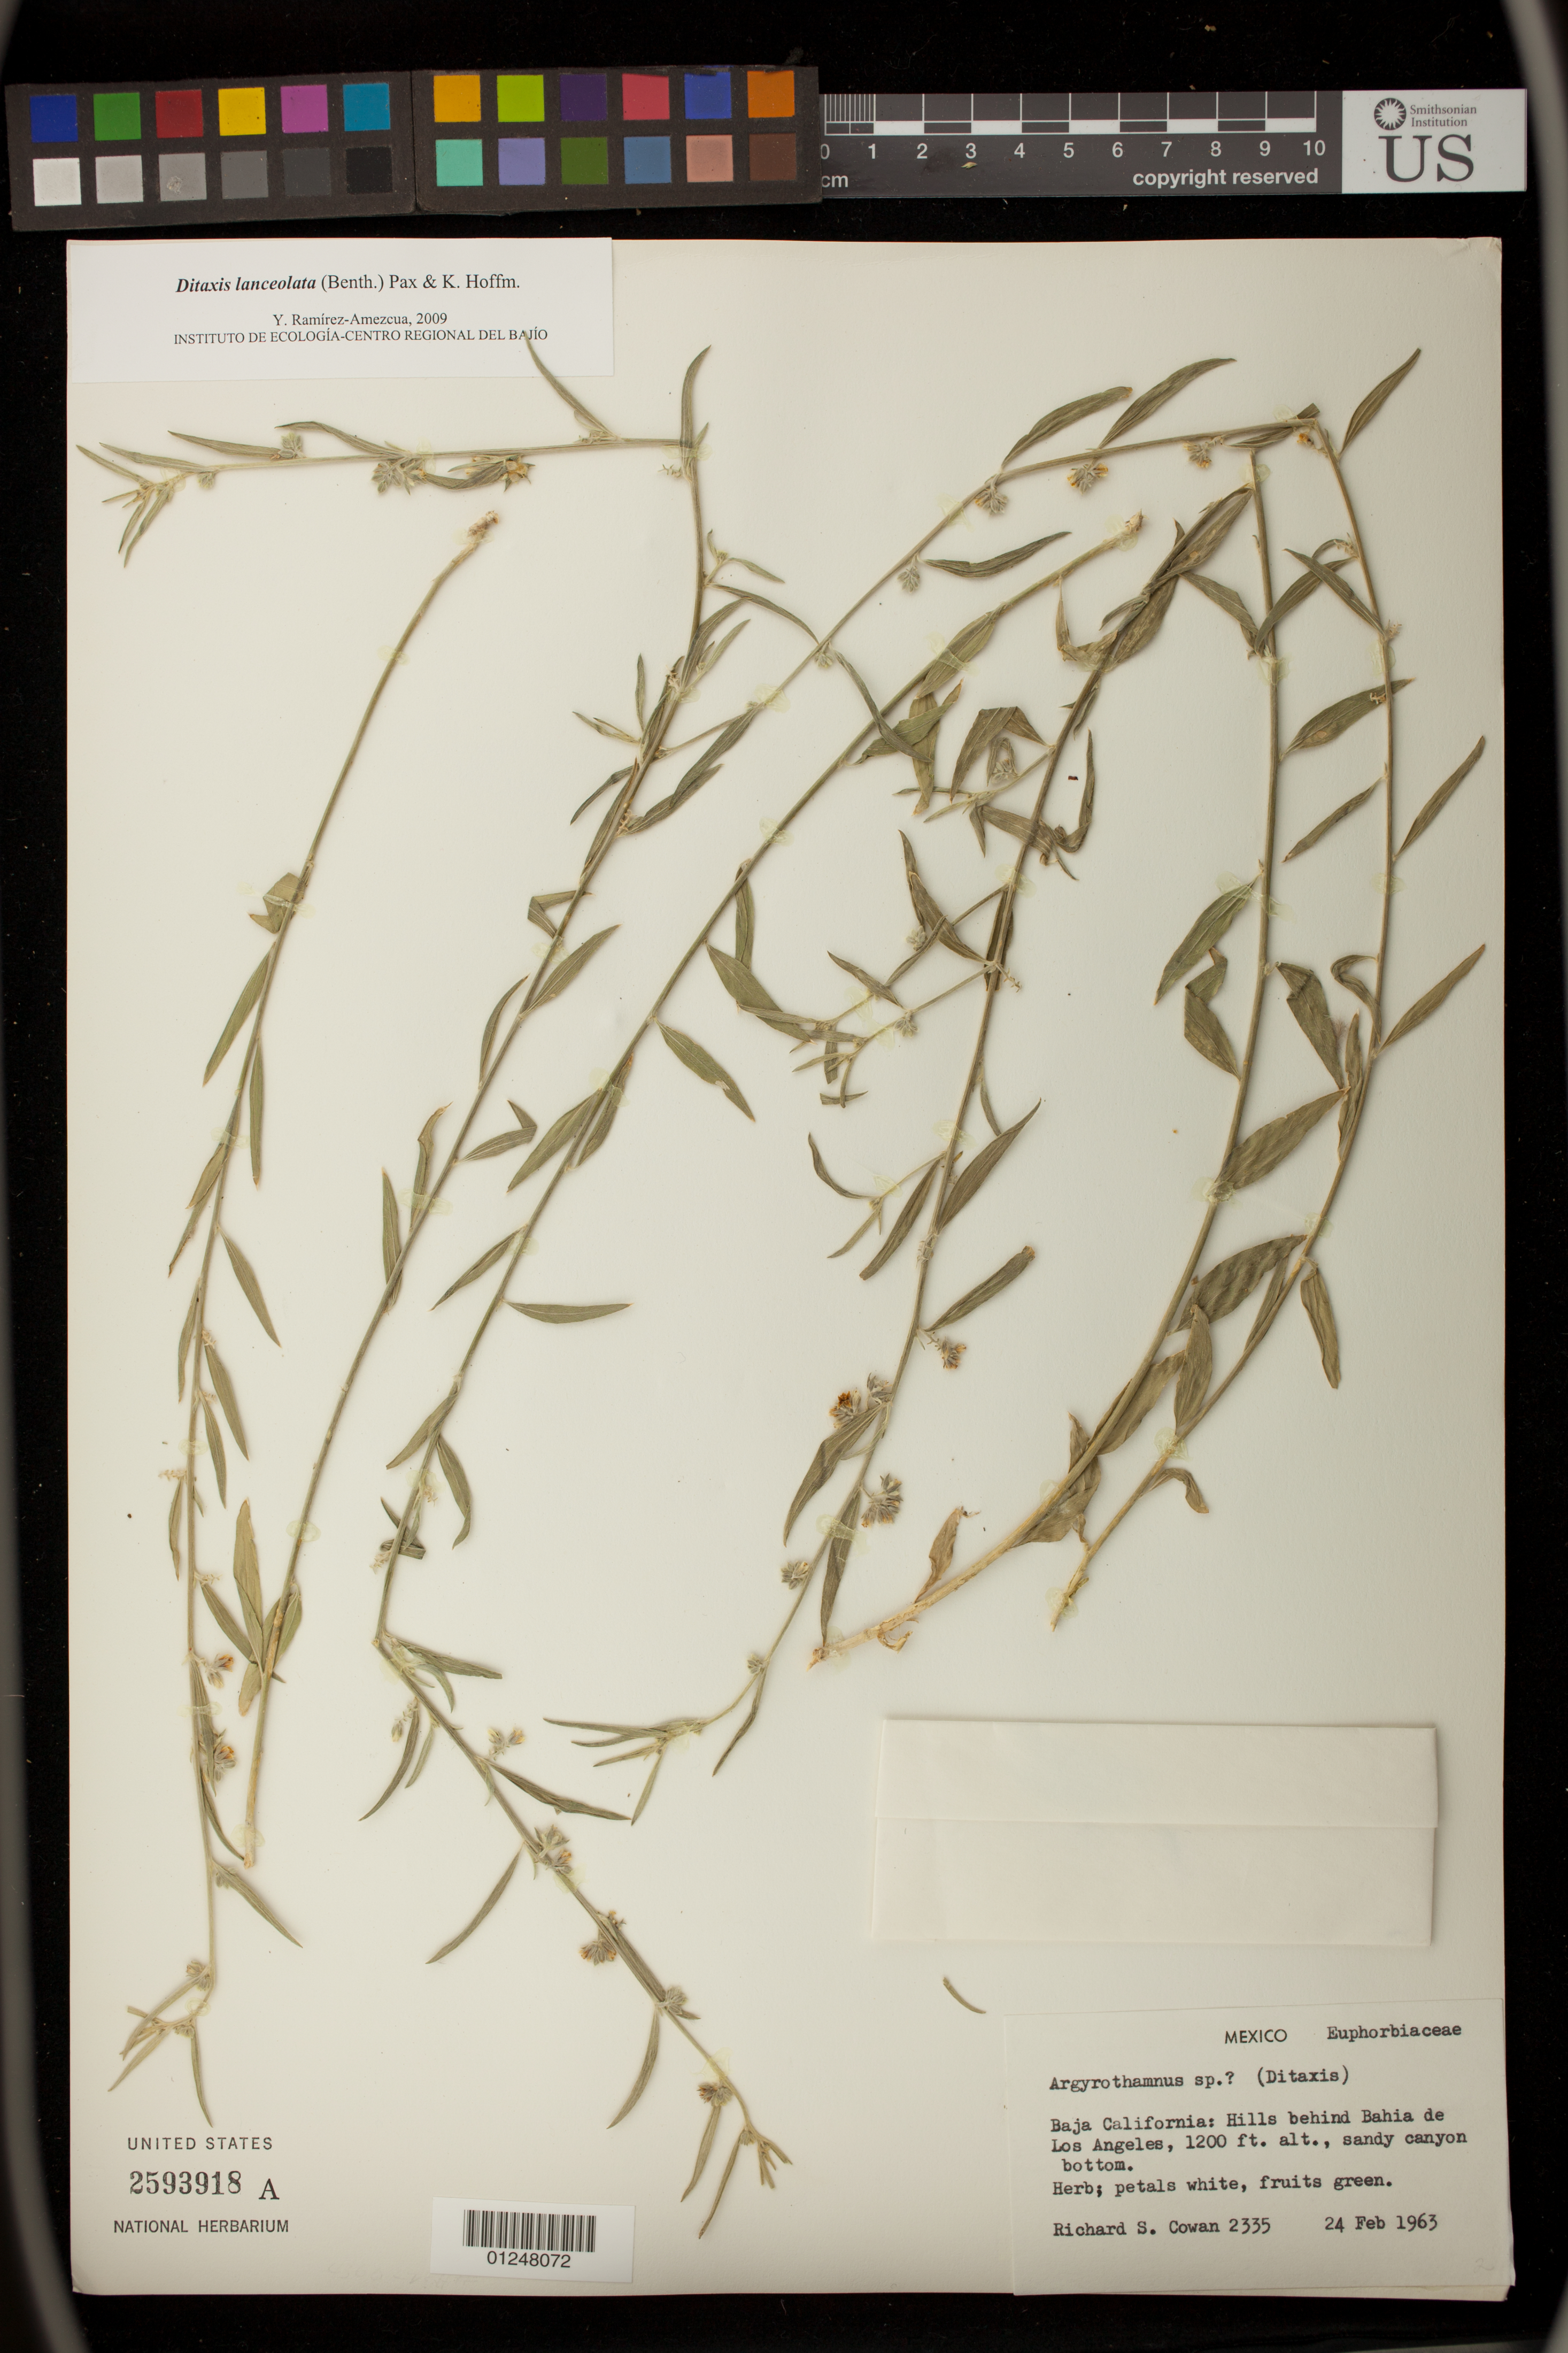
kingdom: Plantae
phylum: Tracheophyta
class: Magnoliopsida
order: Malpighiales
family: Euphorbiaceae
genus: Argythamnia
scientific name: Argythamnia lanceolata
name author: (Benth.) Müll. Arg.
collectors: R. S. Cowan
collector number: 2335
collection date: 1963-02-24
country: Mexico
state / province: Baja California Norte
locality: Canyon bottom.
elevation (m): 366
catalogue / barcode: US 2593918A